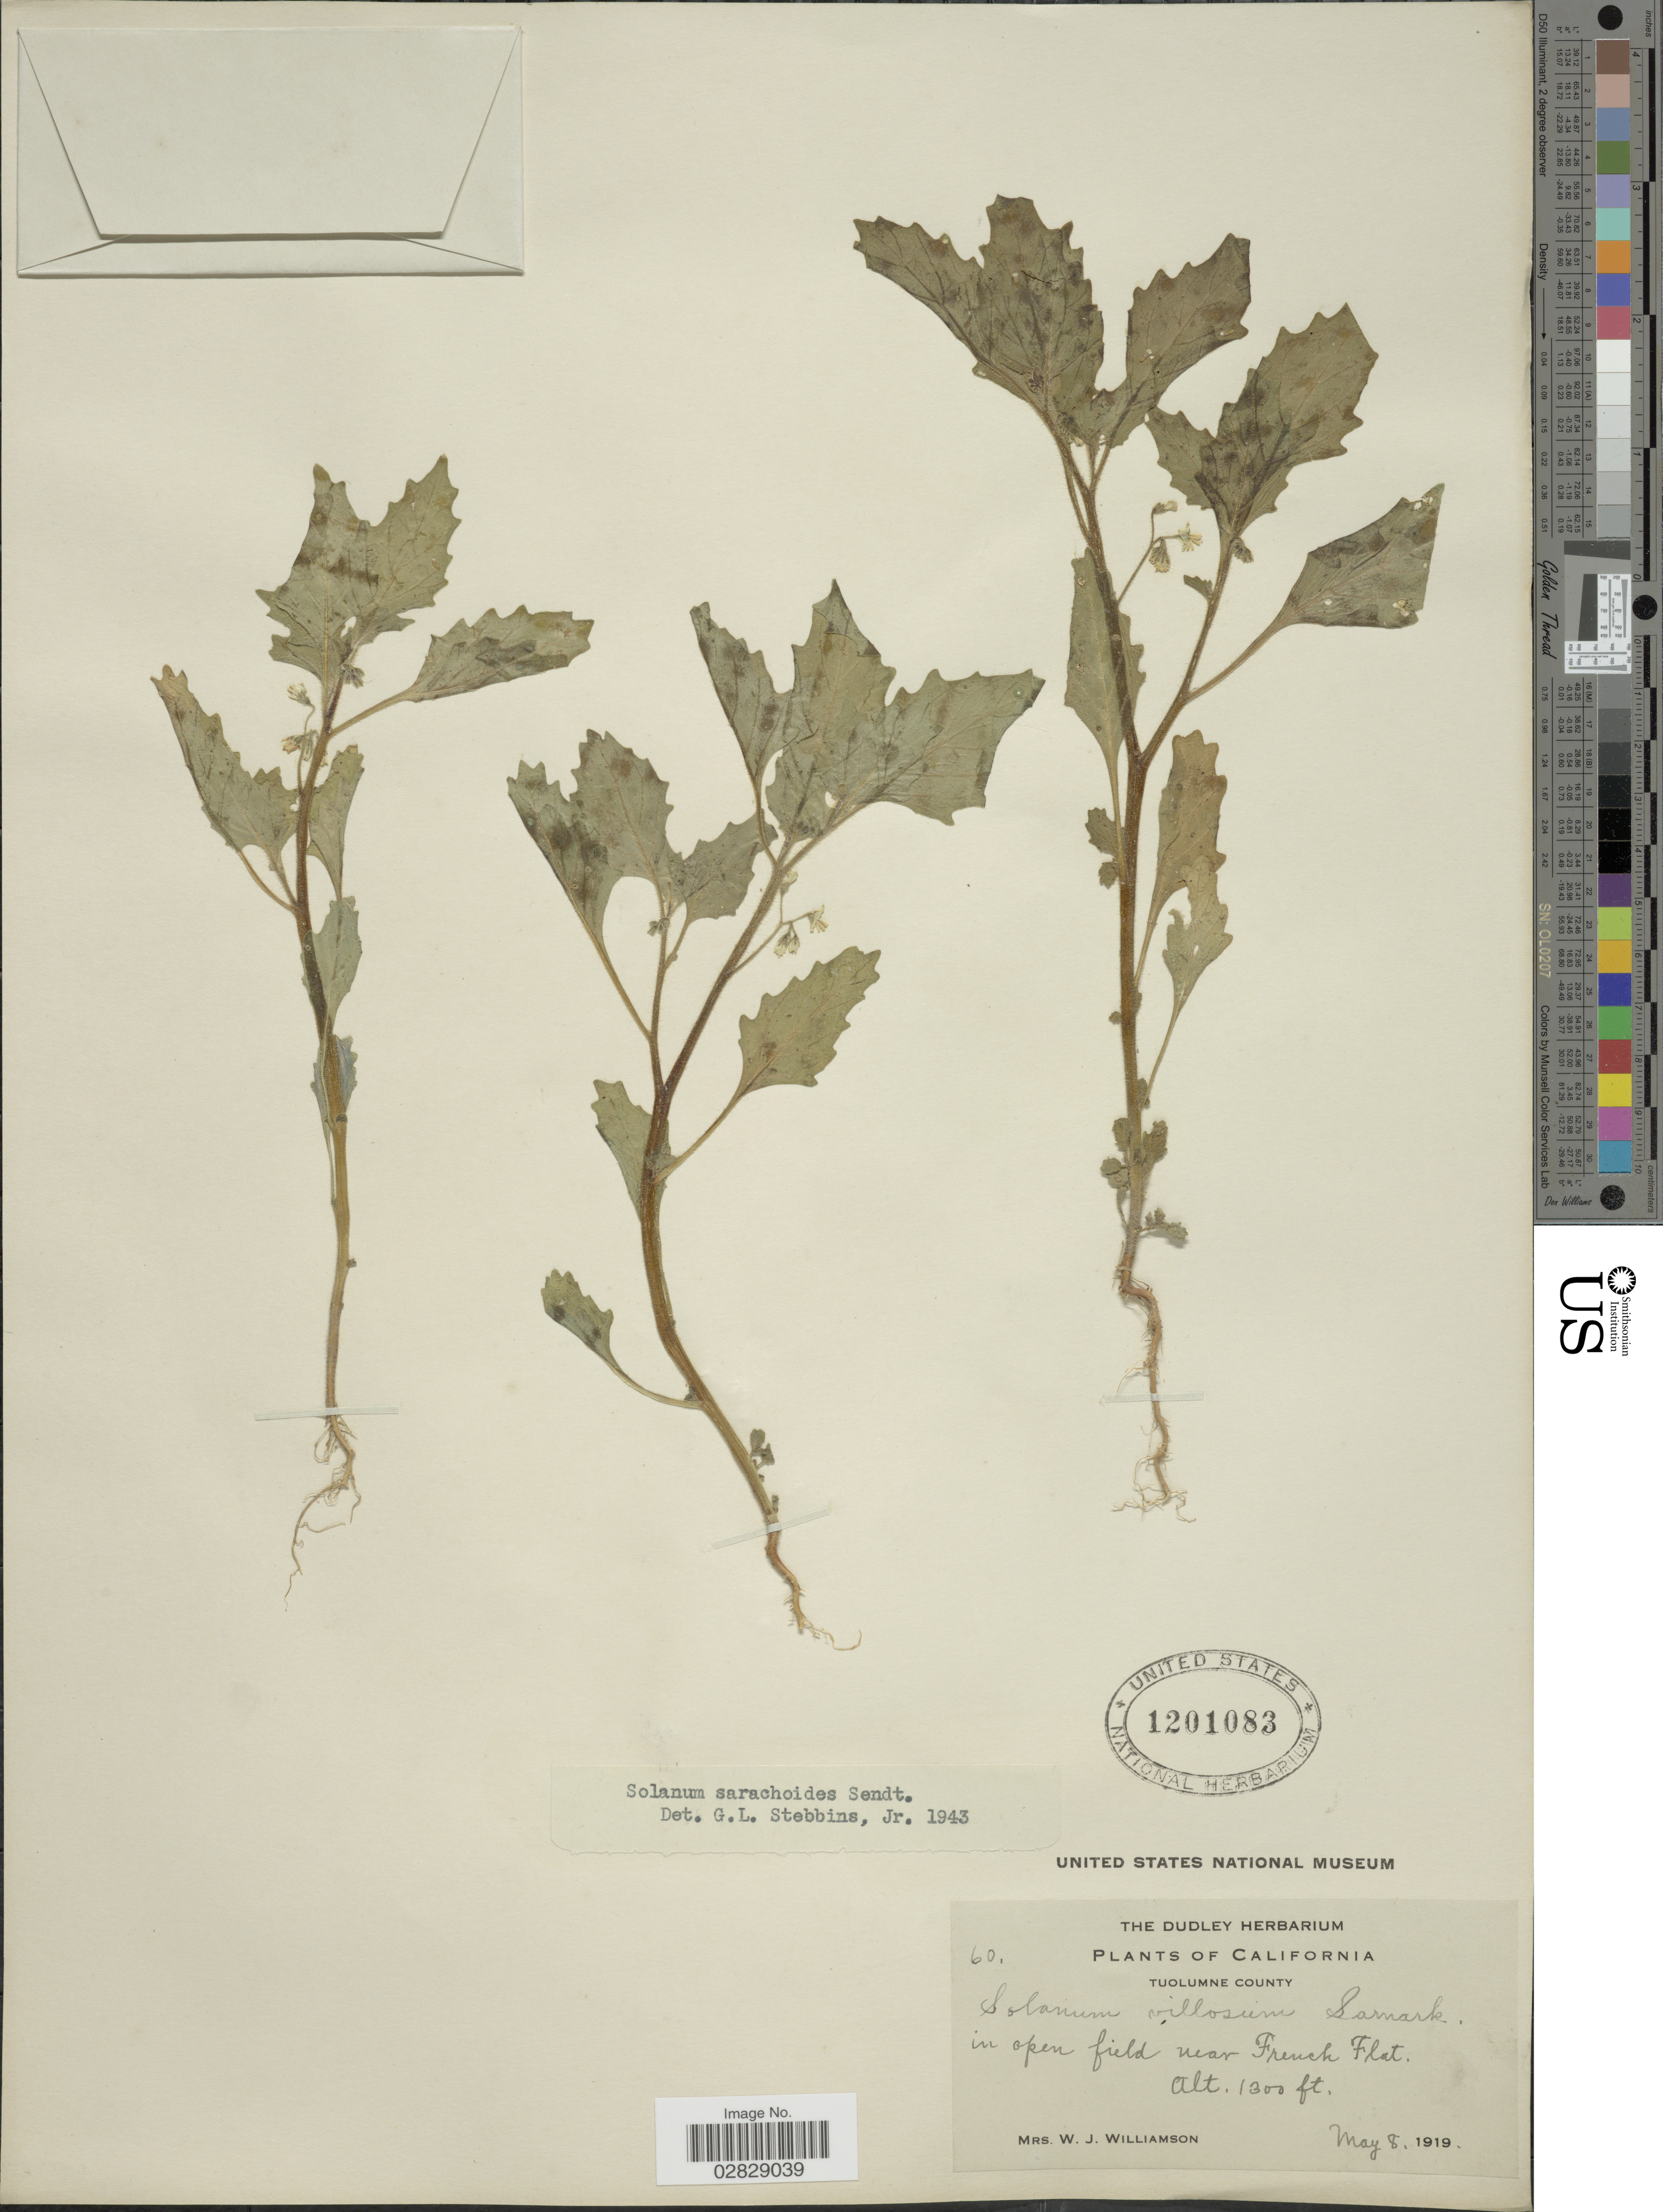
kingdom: Plantae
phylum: Tracheophyta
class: Magnoliopsida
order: Solanales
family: Solanaceae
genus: Solanum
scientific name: Solanum sarachoides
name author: Sendt.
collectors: W. Williamson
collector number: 60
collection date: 1919-05-08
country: United States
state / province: California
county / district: Tuolumne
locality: Tuolomne County. In open field near French Flat.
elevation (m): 396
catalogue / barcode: US 1201083